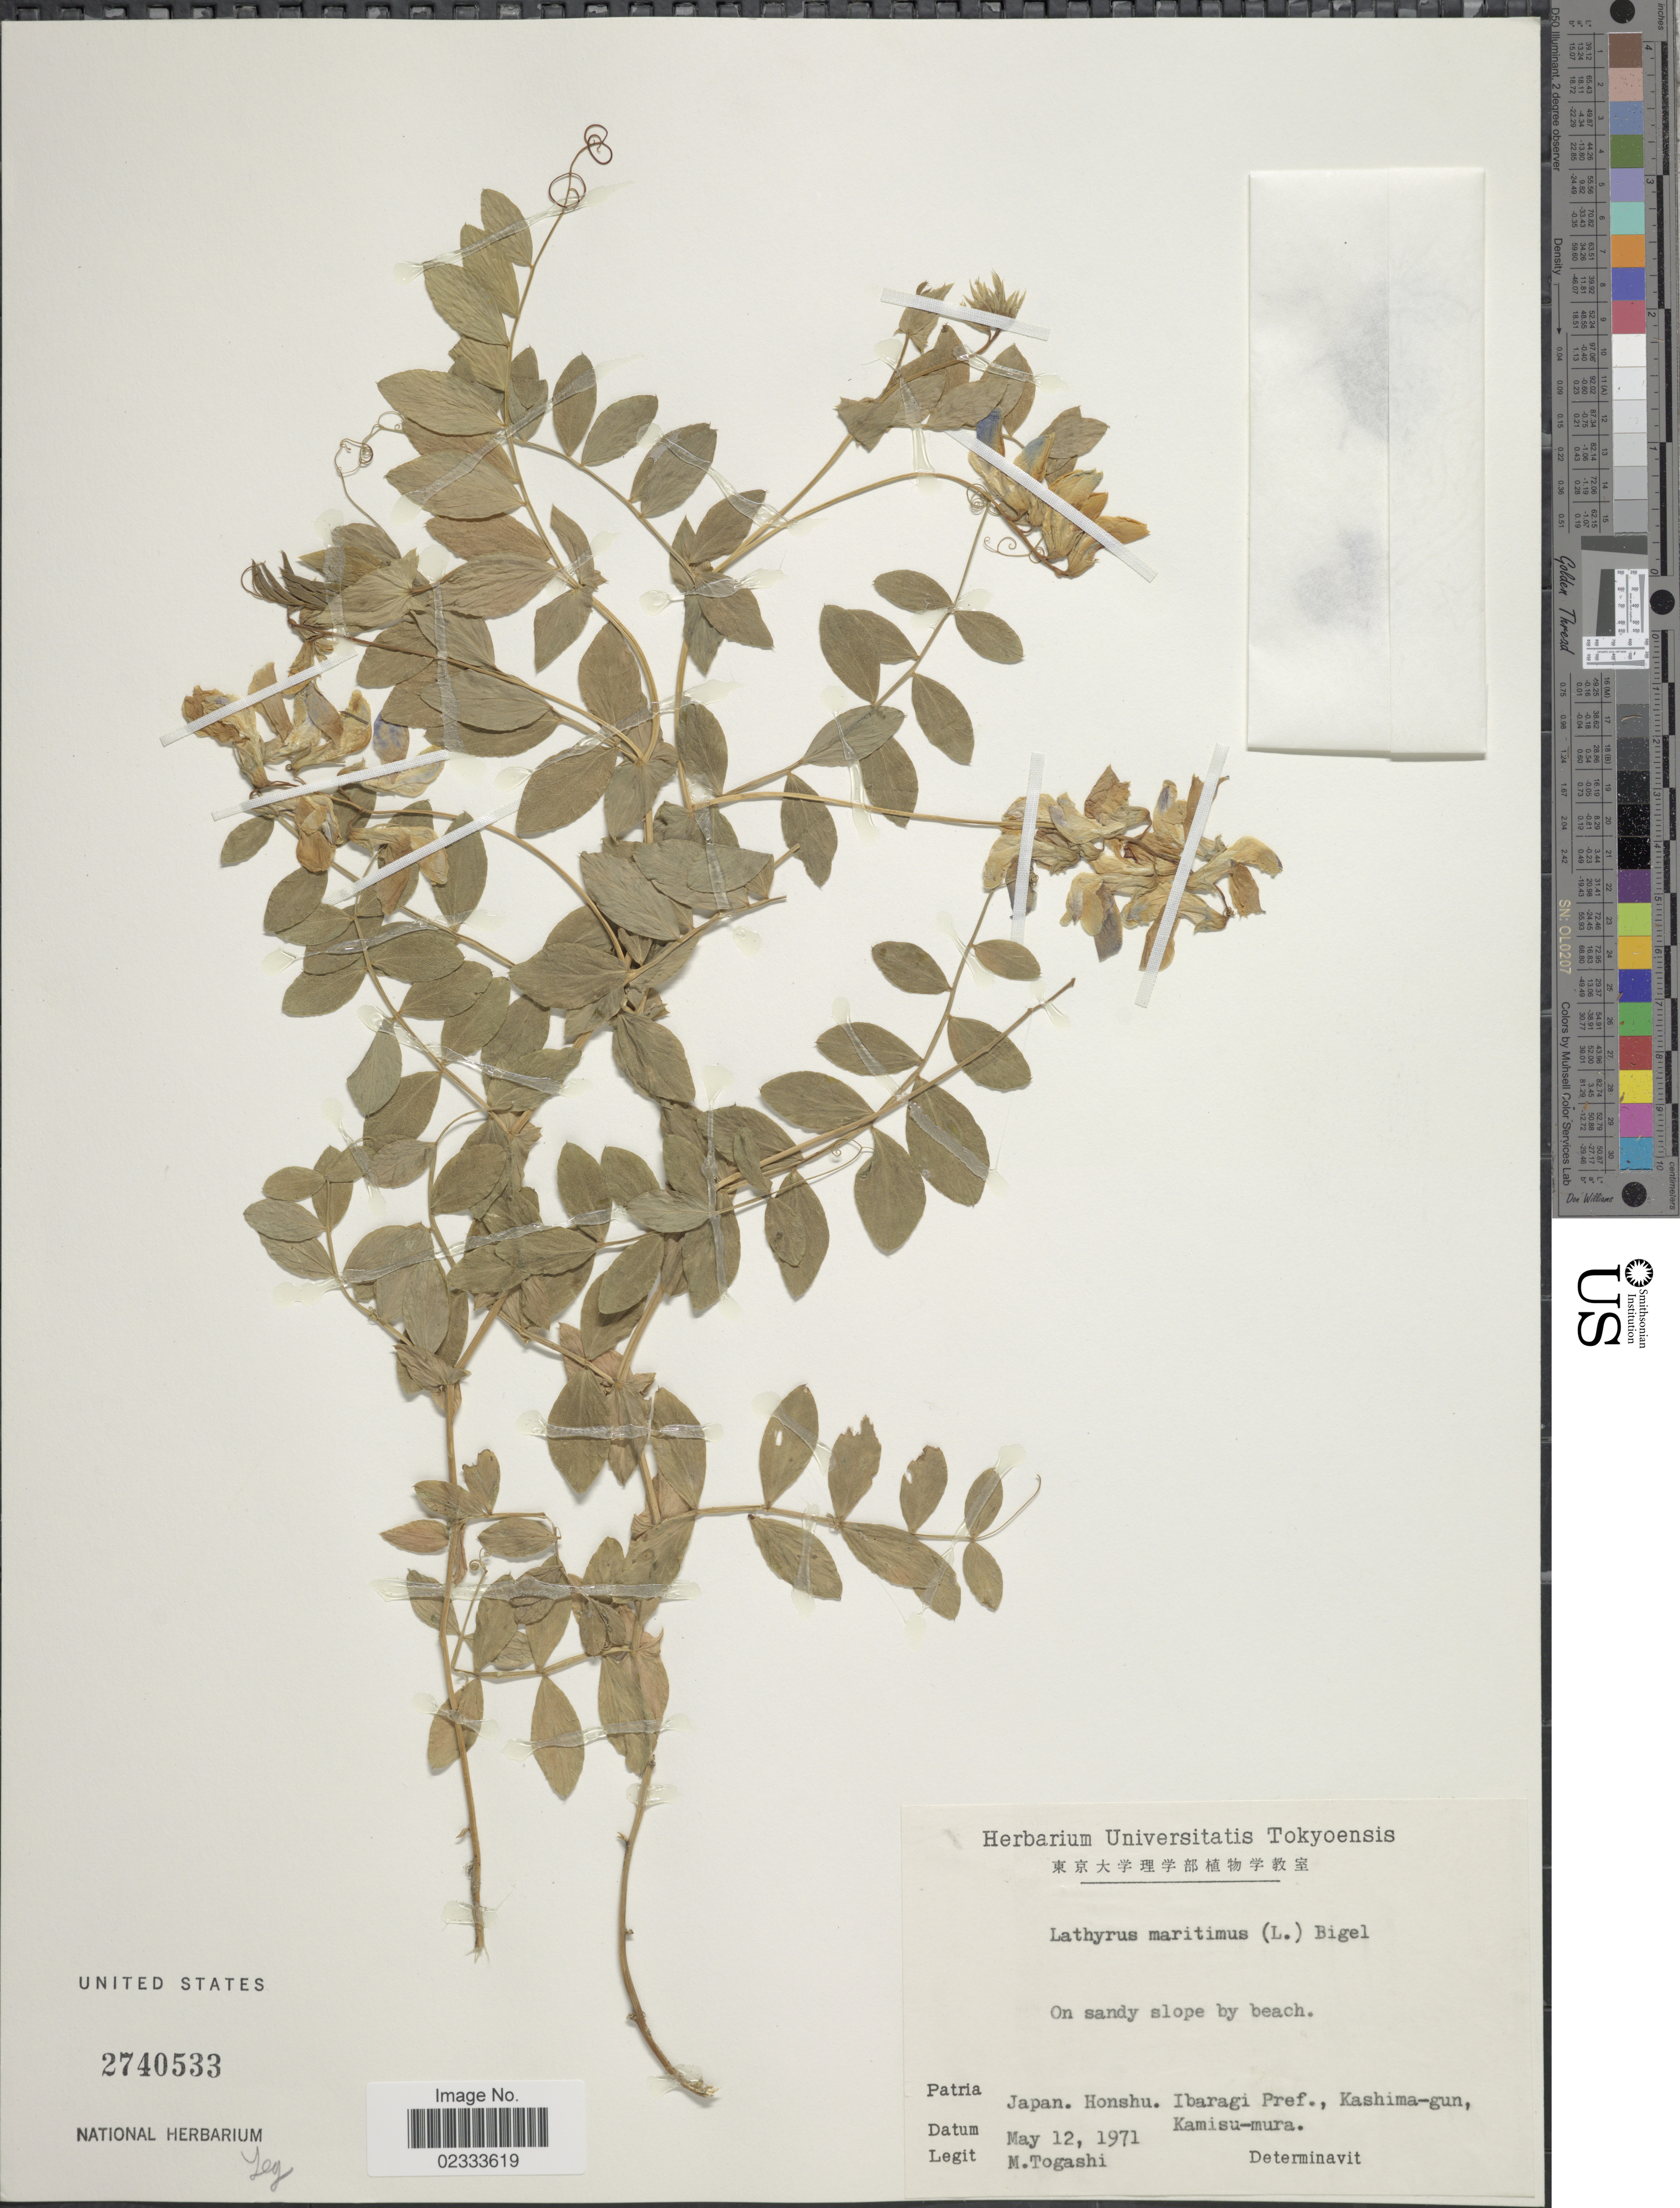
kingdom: Plantae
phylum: Tracheophyta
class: Magnoliopsida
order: Fabales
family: Fabaceae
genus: Lathyrus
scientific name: Lathyrus maritimus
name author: Torr.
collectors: M. Togashi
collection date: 1971-05-12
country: Japan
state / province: Ibaraki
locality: Honshu, Ibaragi Pref., Kashima-gun, Kamisu-mura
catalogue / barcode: US 2740533